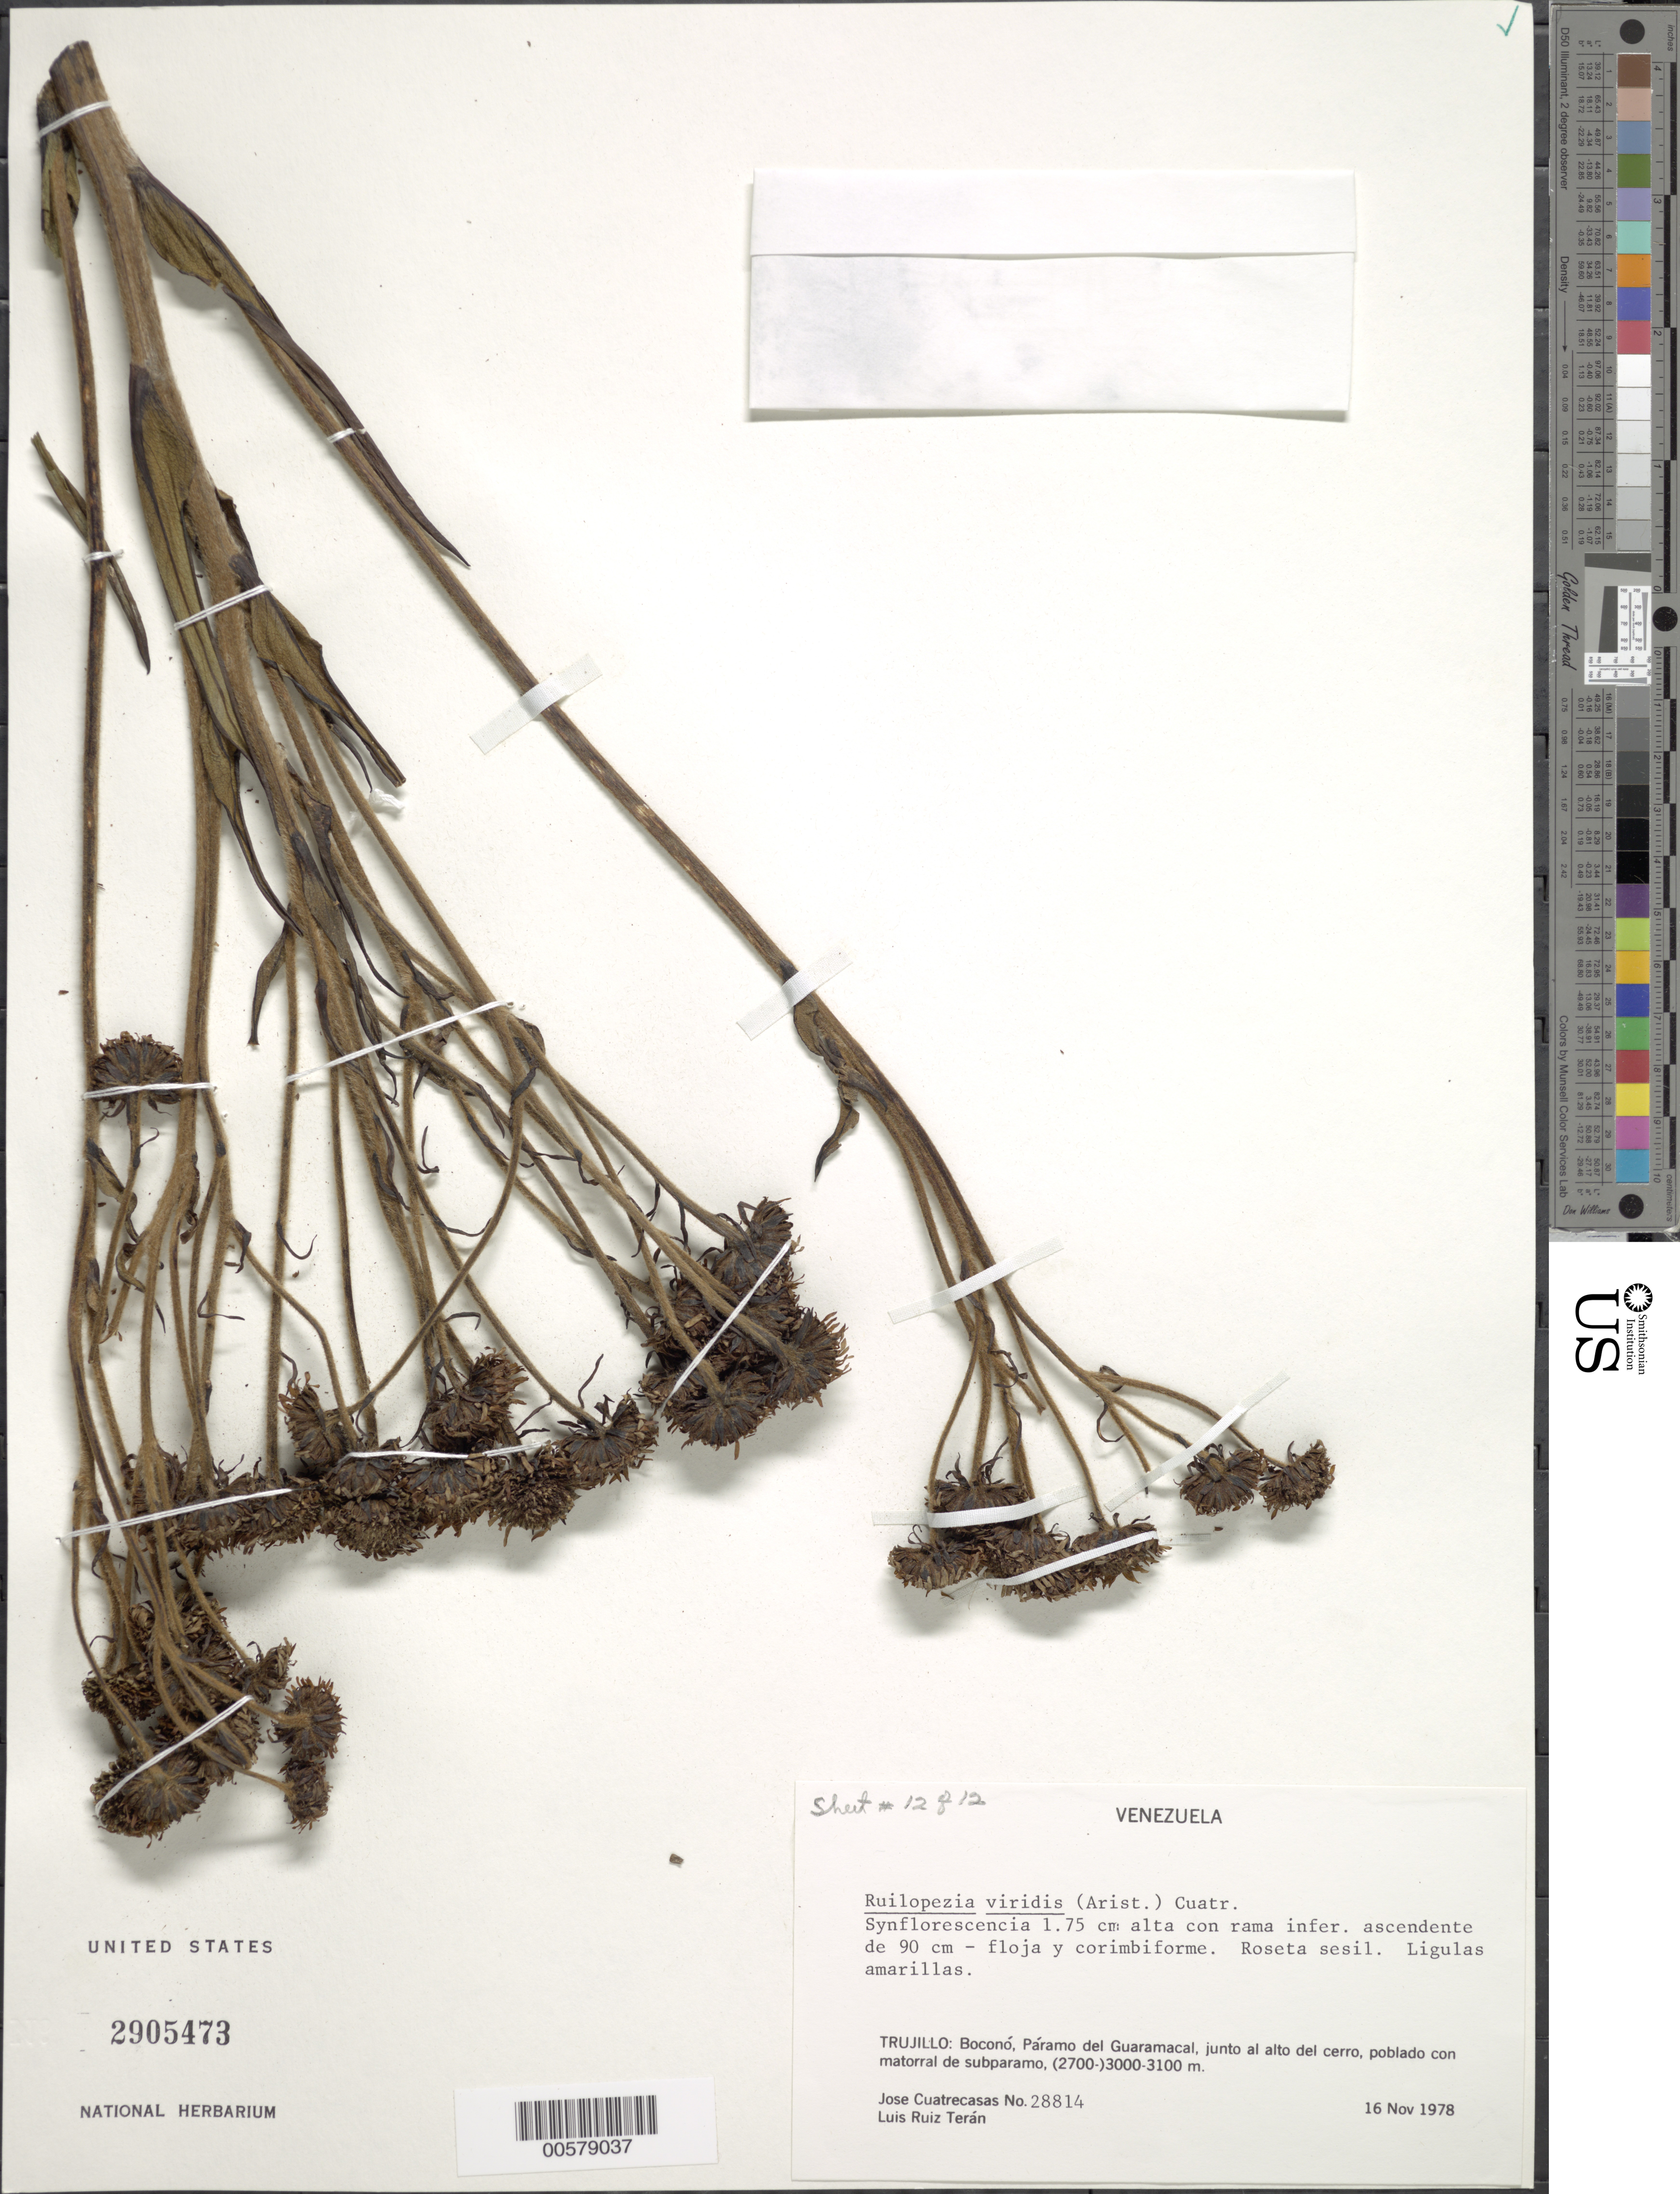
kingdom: Plantae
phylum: Tracheophyta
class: Magnoliopsida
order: Asterales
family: Asteraceae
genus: Ruilopezia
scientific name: Ruilopezia viridis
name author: (Aristeg.) Cuatrec.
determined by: Cuatrecasas, J.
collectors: J. Cuatrecasas & L. E. Ruíz-Terán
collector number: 28814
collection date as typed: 16 Nov 1978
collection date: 1978-11-16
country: Venezuela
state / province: Trujillo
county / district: Boconó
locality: Páramo de Guaramacal, junto al alto del cerro, poblado con matorral de subparamo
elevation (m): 2700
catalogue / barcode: US 2905473